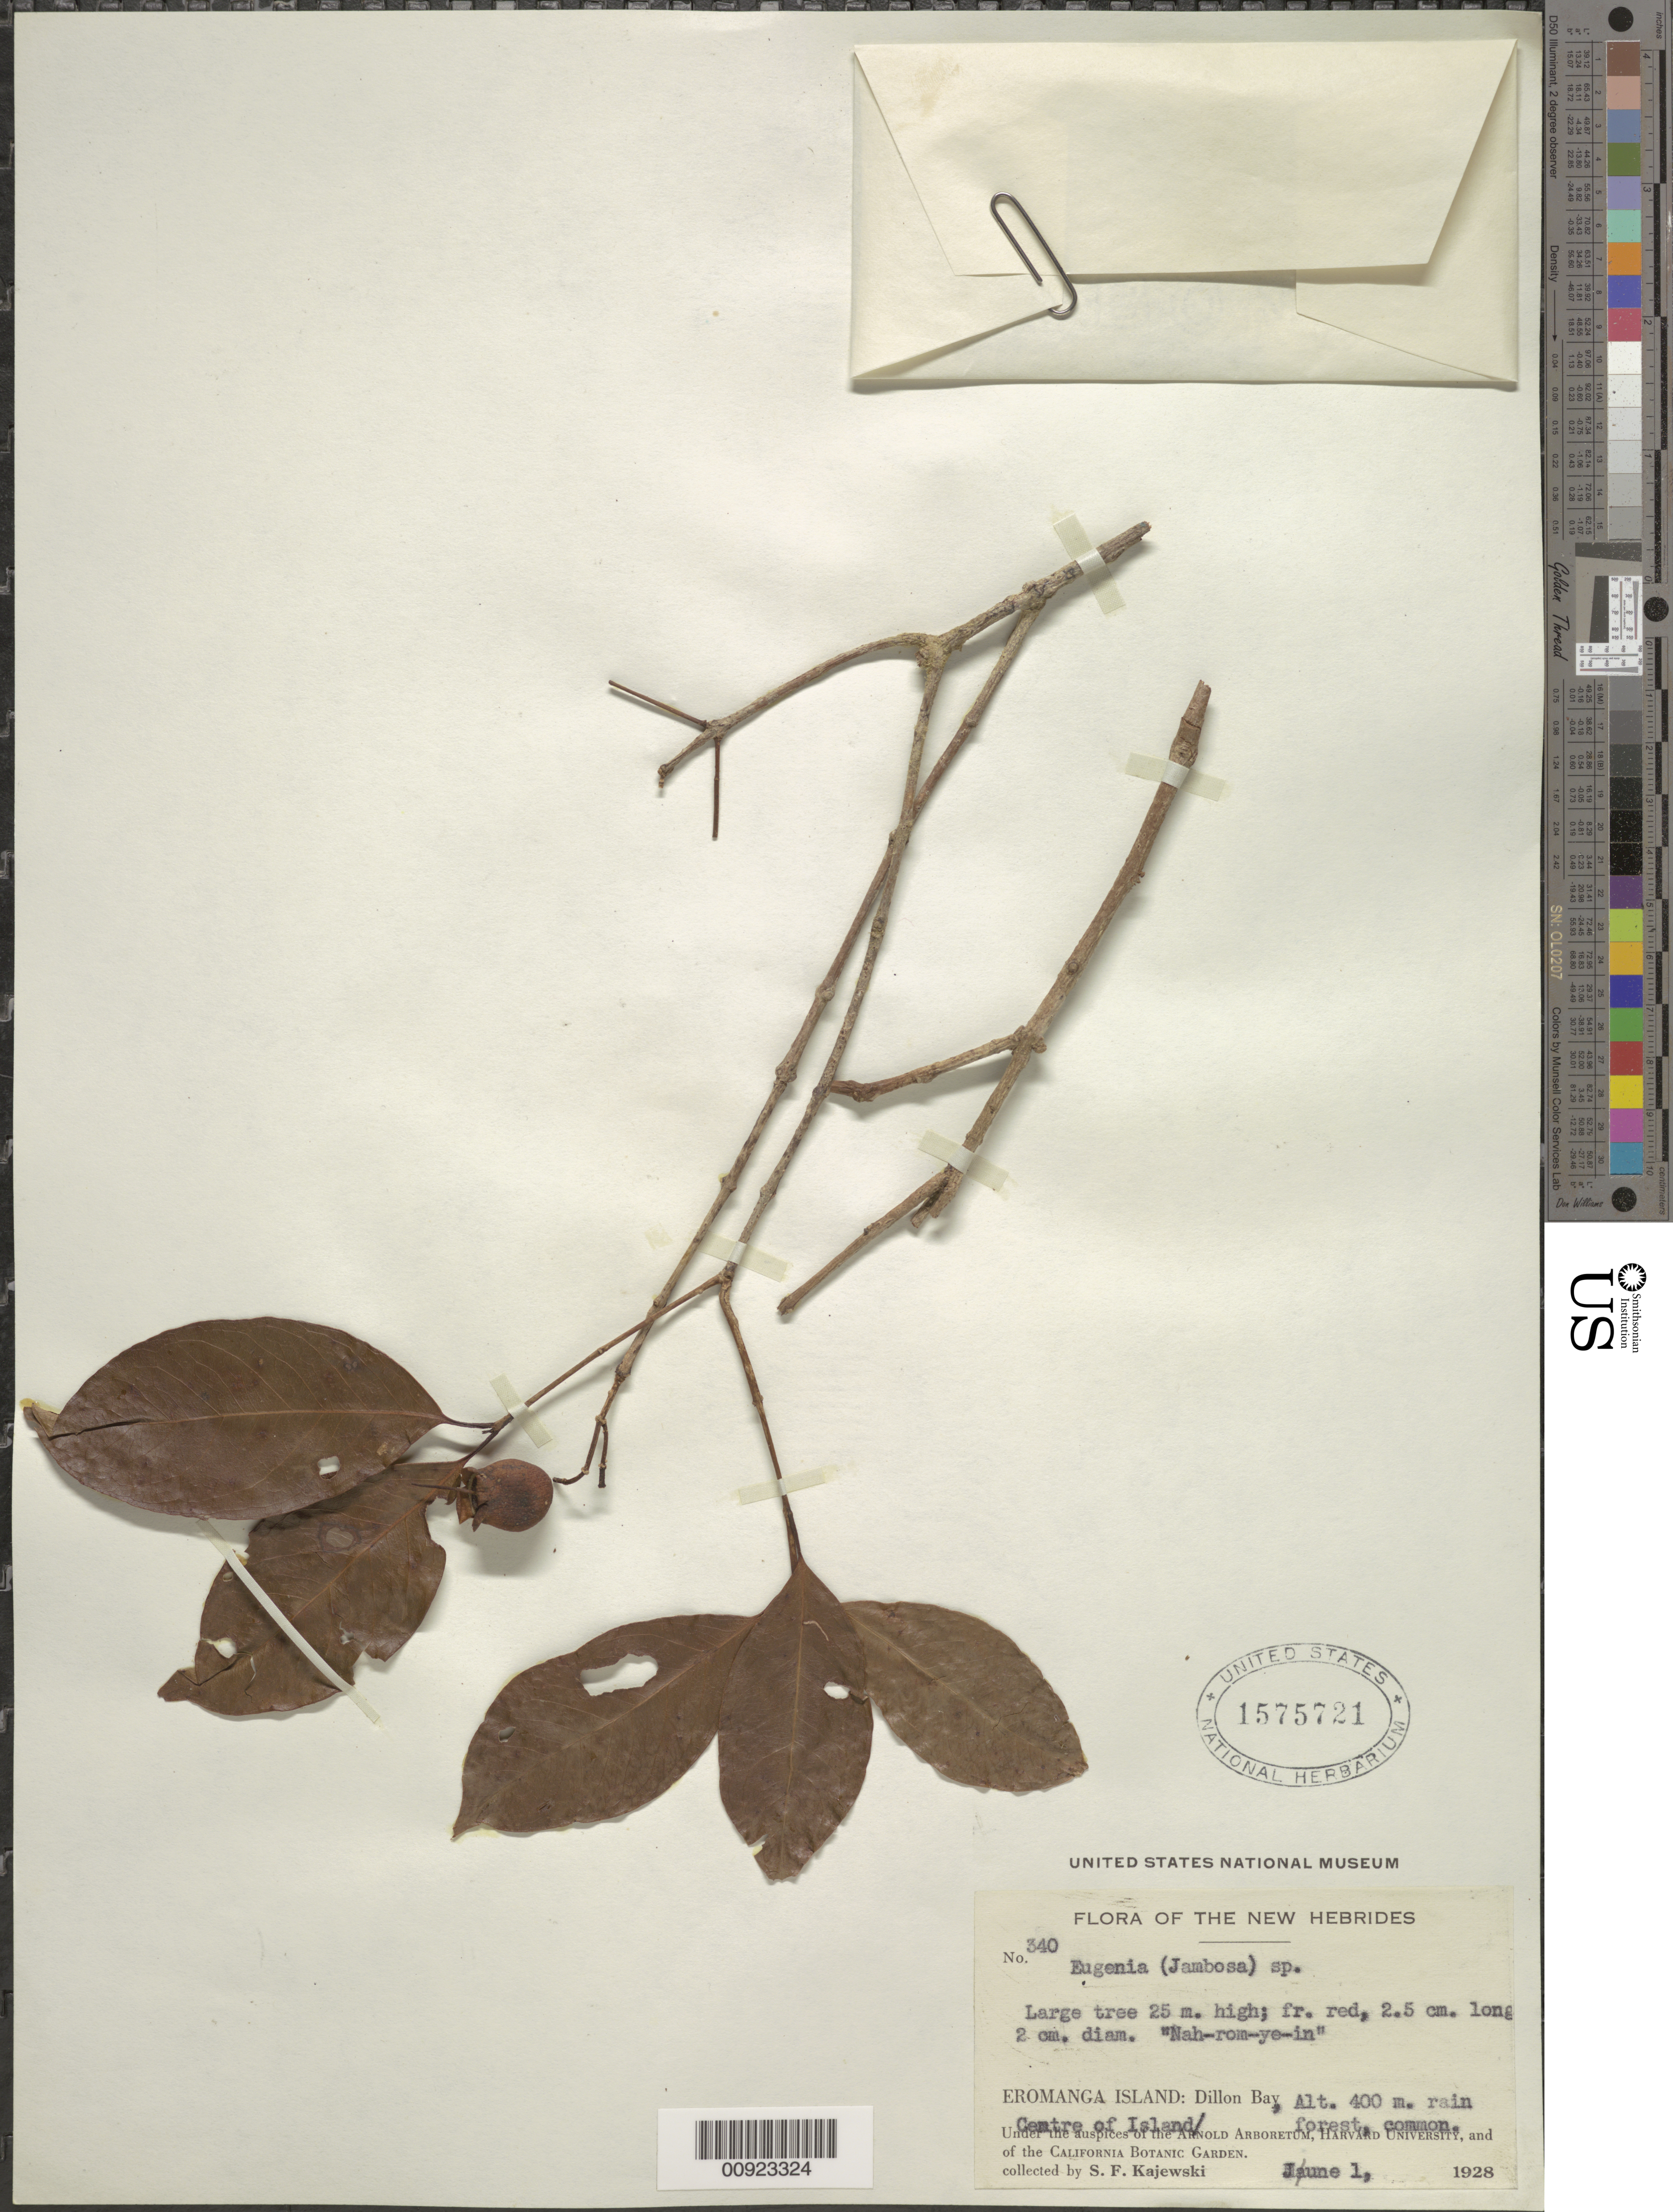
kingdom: Plantae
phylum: Tracheophyta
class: Magnoliopsida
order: Myrtales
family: Myrtaceae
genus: Eugenia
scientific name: Eugenia sp.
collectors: S. Kajewski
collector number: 340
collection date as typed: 01 Jun 1928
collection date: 1928-06-01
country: Vanuatu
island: Erromango [Eromanga]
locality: Centre of Island, Dillon Bay.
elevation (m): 400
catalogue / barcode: US 1575721